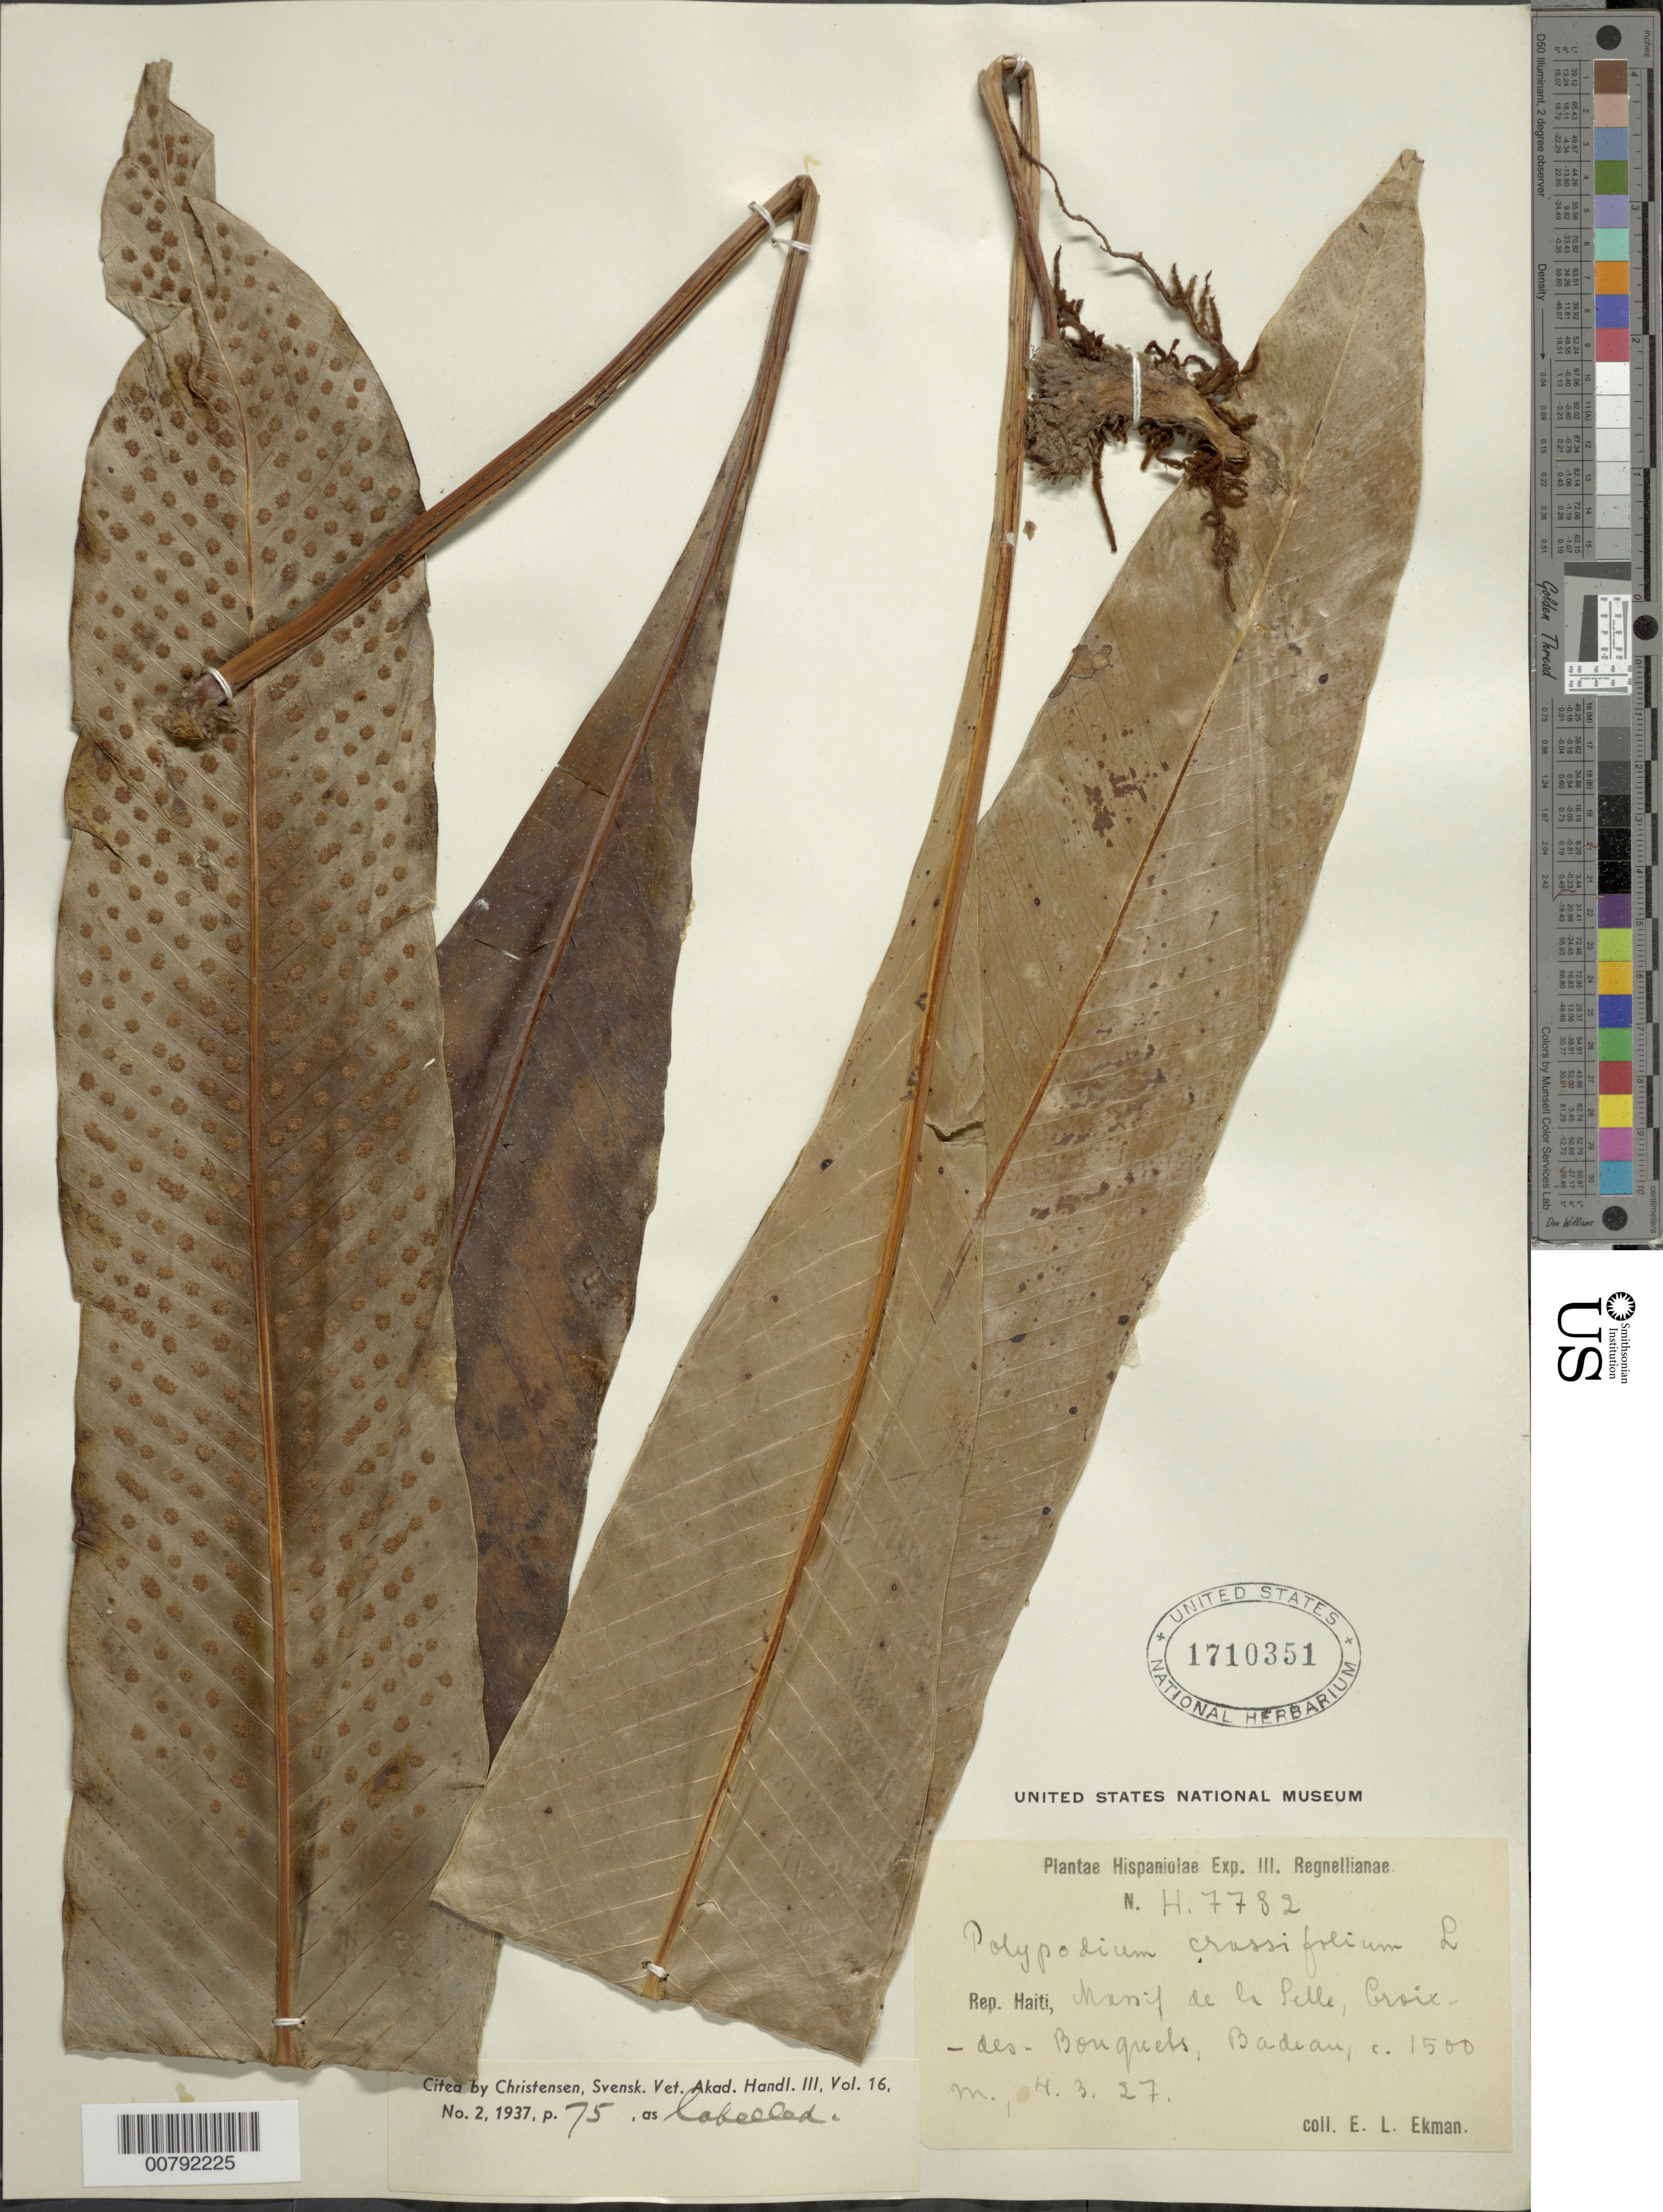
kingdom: Plantae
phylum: Tracheophyta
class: Polypodiopsida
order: Polypodiales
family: Polypodiaceae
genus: Niphidium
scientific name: Niphidium crassifolium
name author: (L.) Lellinger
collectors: E. L. Ekman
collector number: H 7782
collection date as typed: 04 Mar 1927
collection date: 1927-03-04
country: Dominican Republic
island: Hispaniola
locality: Massif de la Selle, Croiz-des-Bouquest, Badeau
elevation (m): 1500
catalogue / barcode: US 1710351